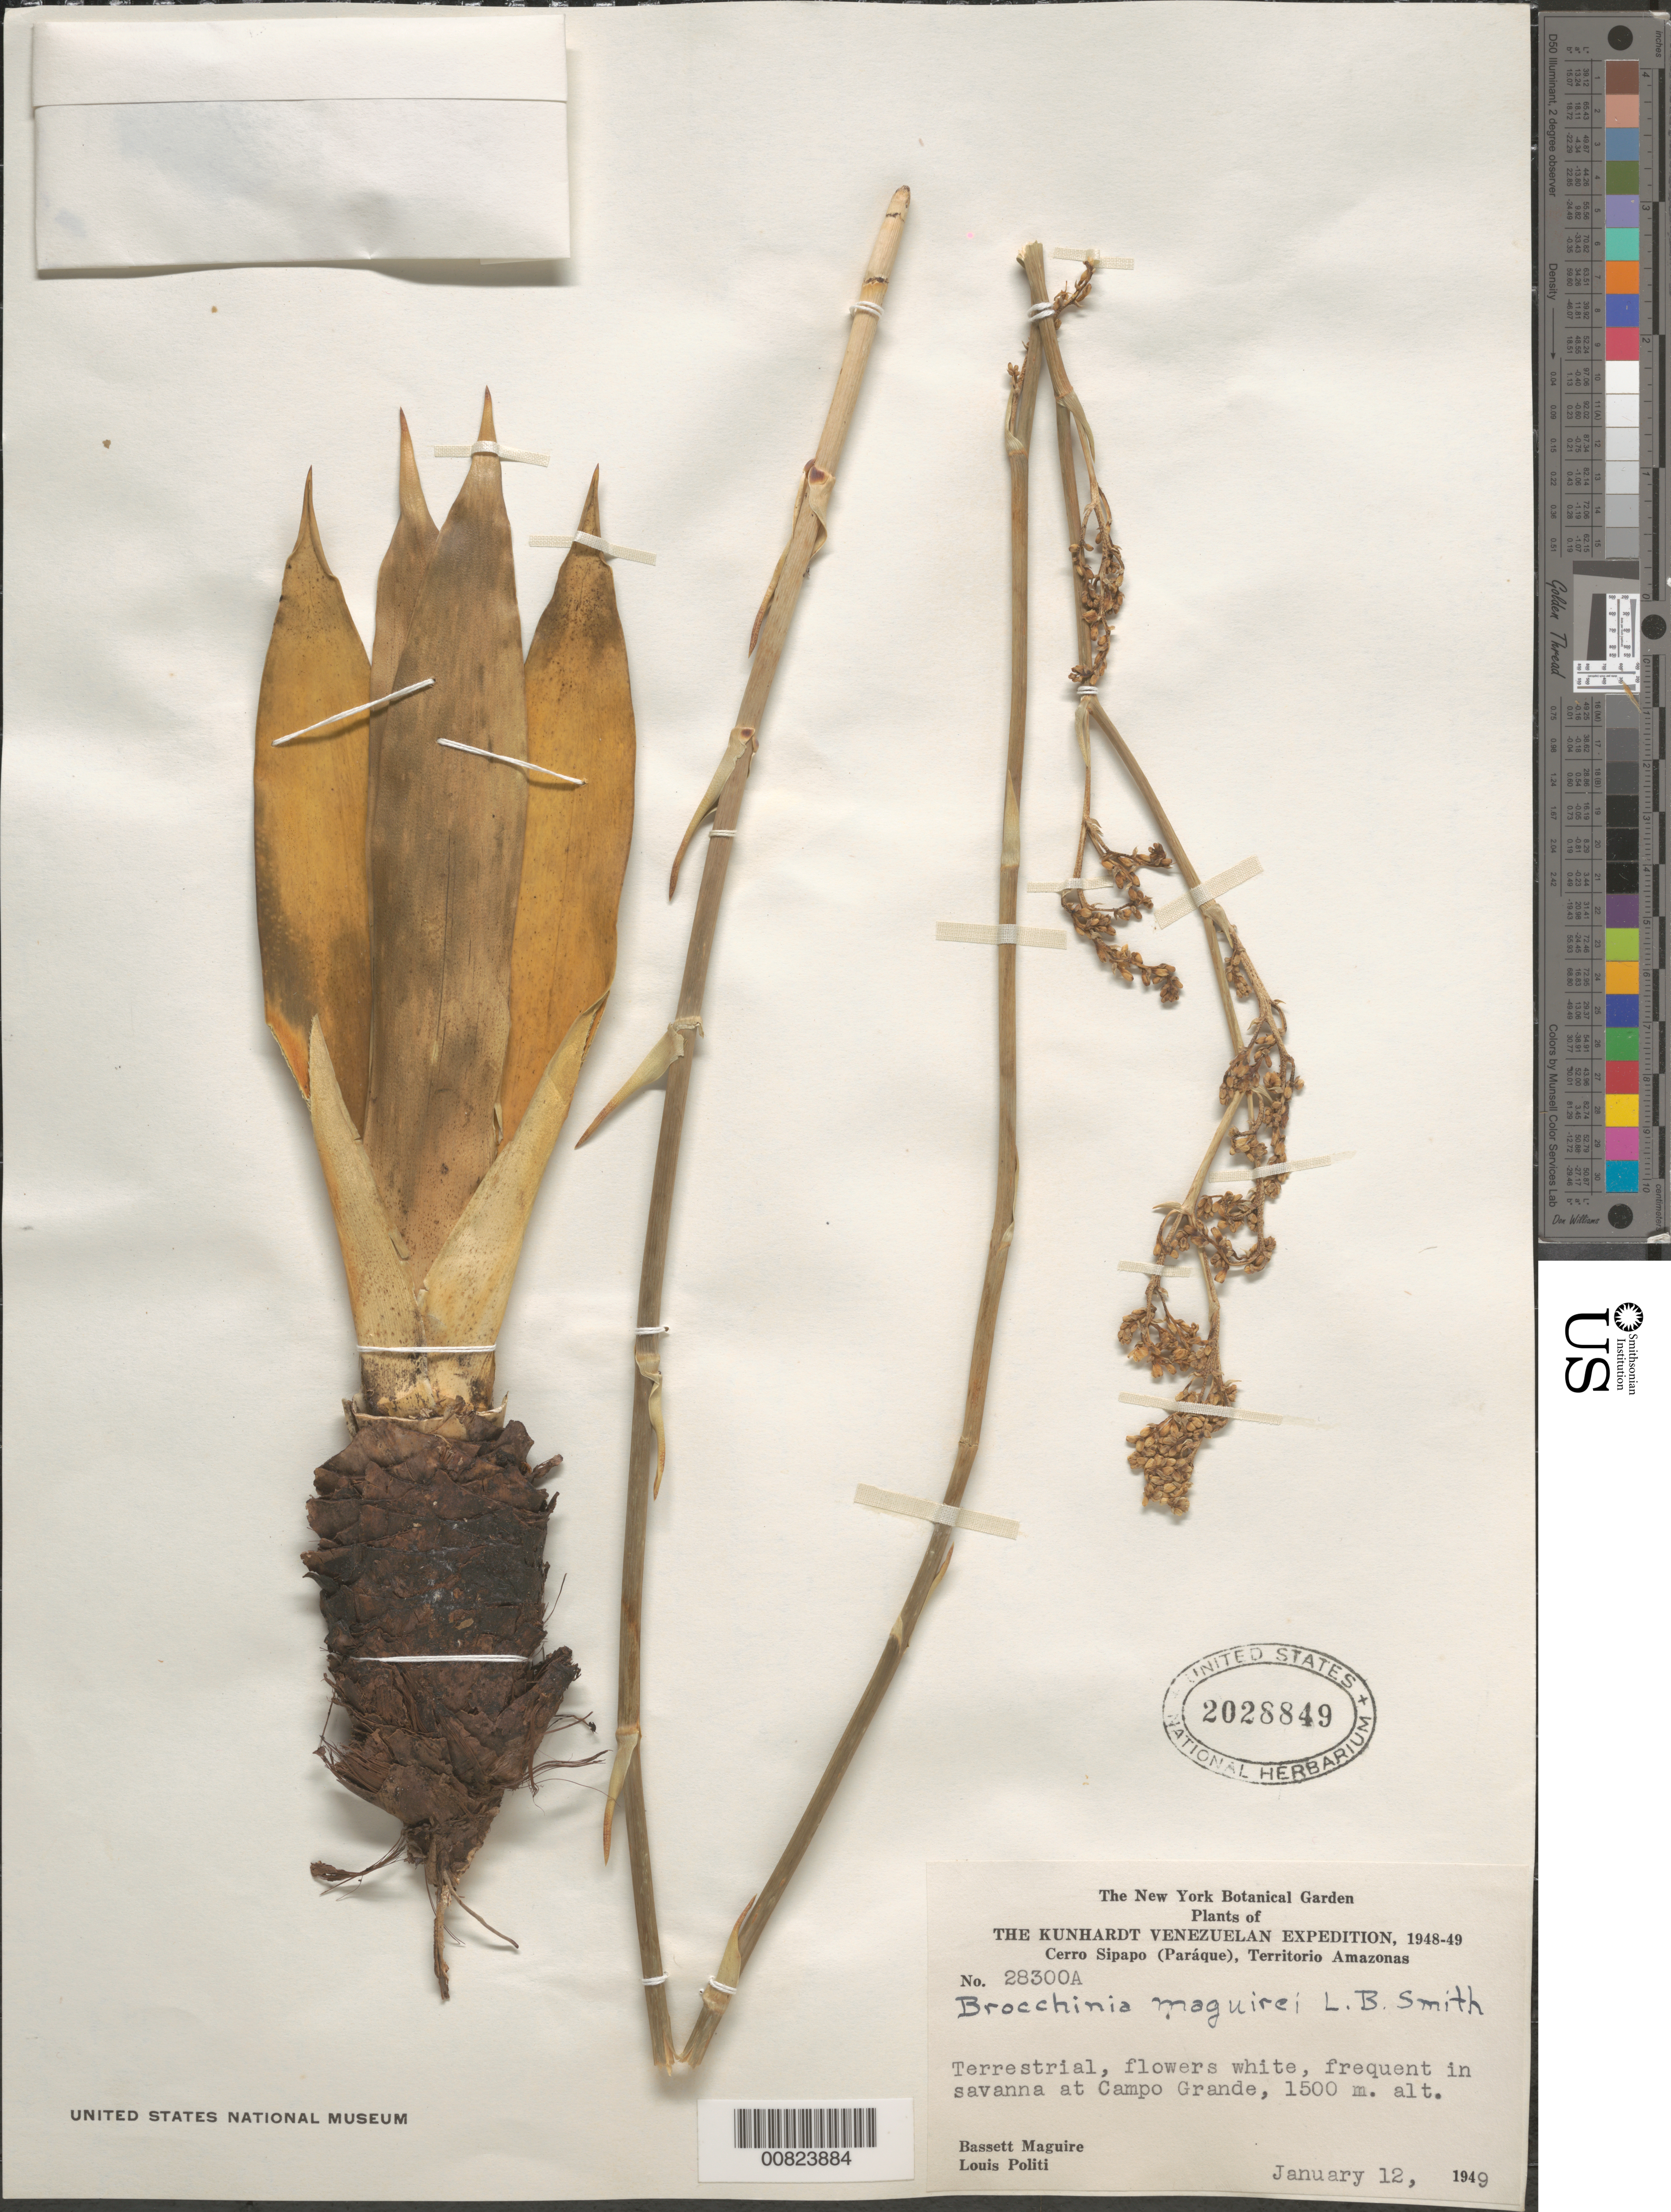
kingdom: Plantae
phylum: Tracheophyta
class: Liliopsida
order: Poales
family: Bromeliaceae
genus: Brocchinia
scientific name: Brocchinia maguirei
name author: L.B. Sm.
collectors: B. Maguire & L. Politi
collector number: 28300 A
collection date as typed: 12-Jan-49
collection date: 1949-01-12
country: Venezuela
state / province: Amazonas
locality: Cerro Sipapo (Paráque), Campo Grande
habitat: Savanna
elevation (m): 1500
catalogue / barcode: US 2028849